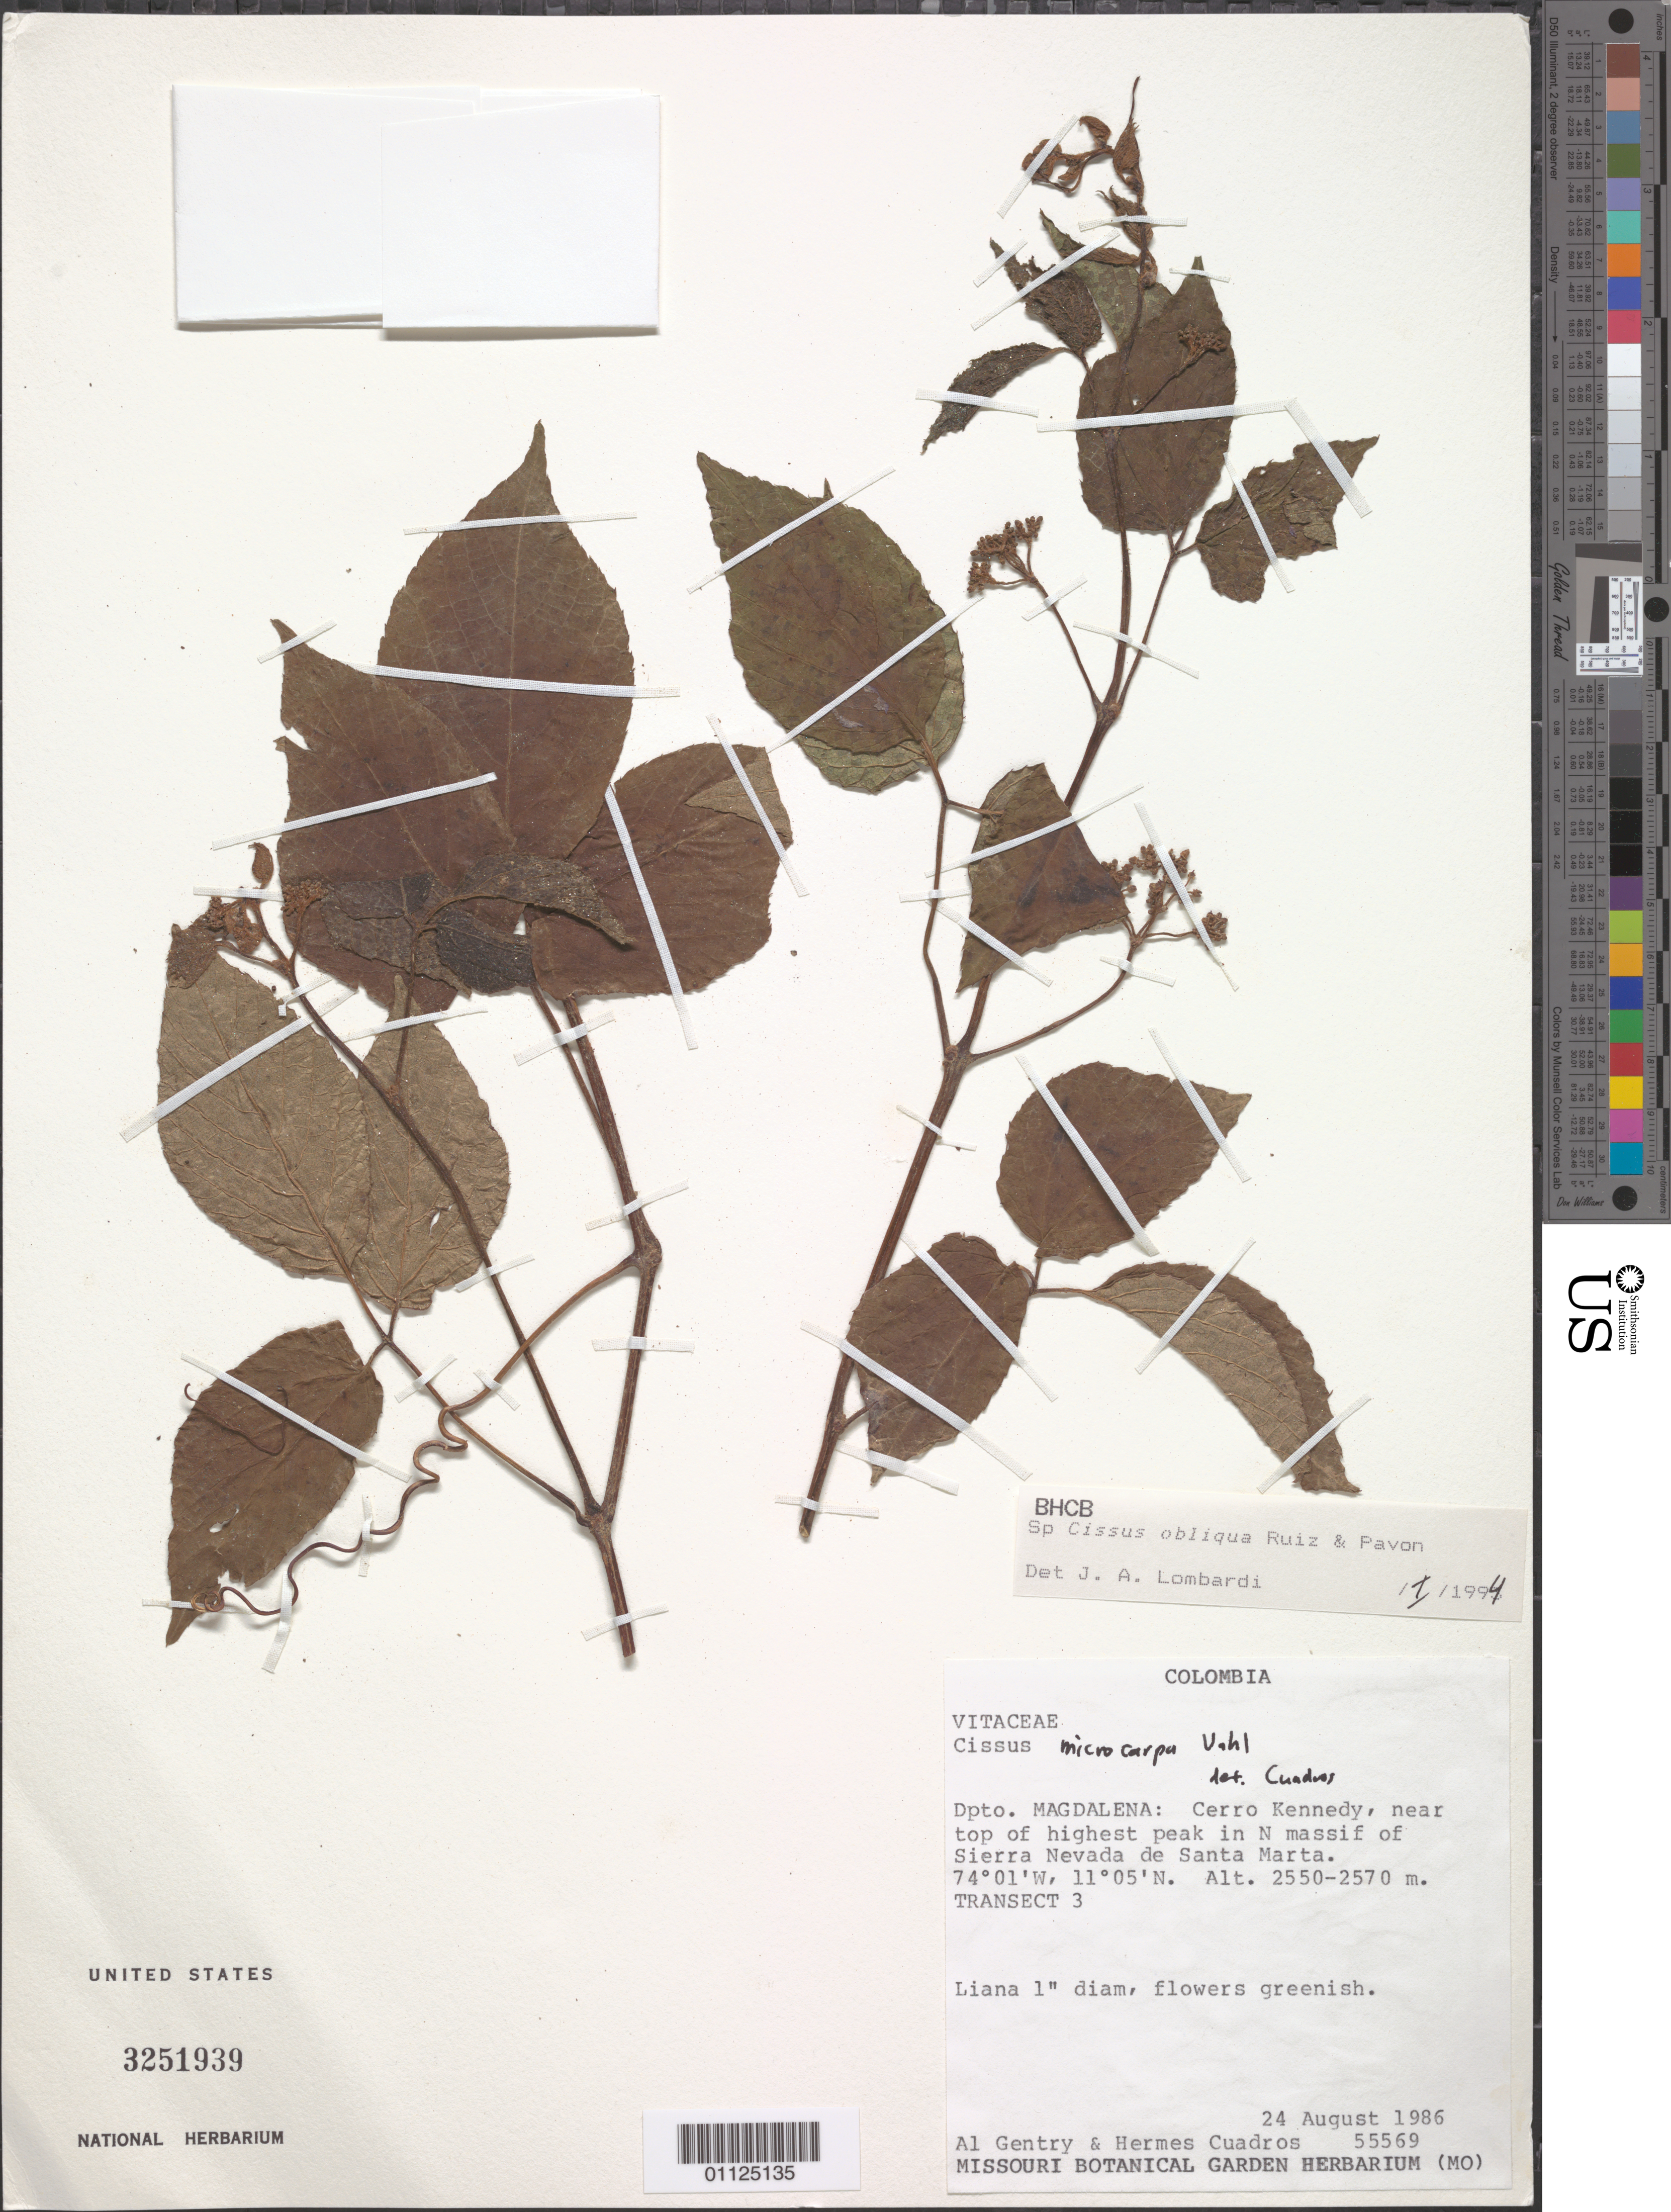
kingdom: Plantae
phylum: Tracheophyta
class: Magnoliopsida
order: Vitales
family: Vitaceae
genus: Cissus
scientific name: Cissus obliqua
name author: Ruiz & Pav.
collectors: A. H. Gentry & H. Cuadros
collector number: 55569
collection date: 1986-08-24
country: Colombia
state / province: Magdalena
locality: Cerro Kennedy, near top of highest peak in N massif of Sierra Nevada de Santa Marta.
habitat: LIana.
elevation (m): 2550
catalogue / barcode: US 3251939